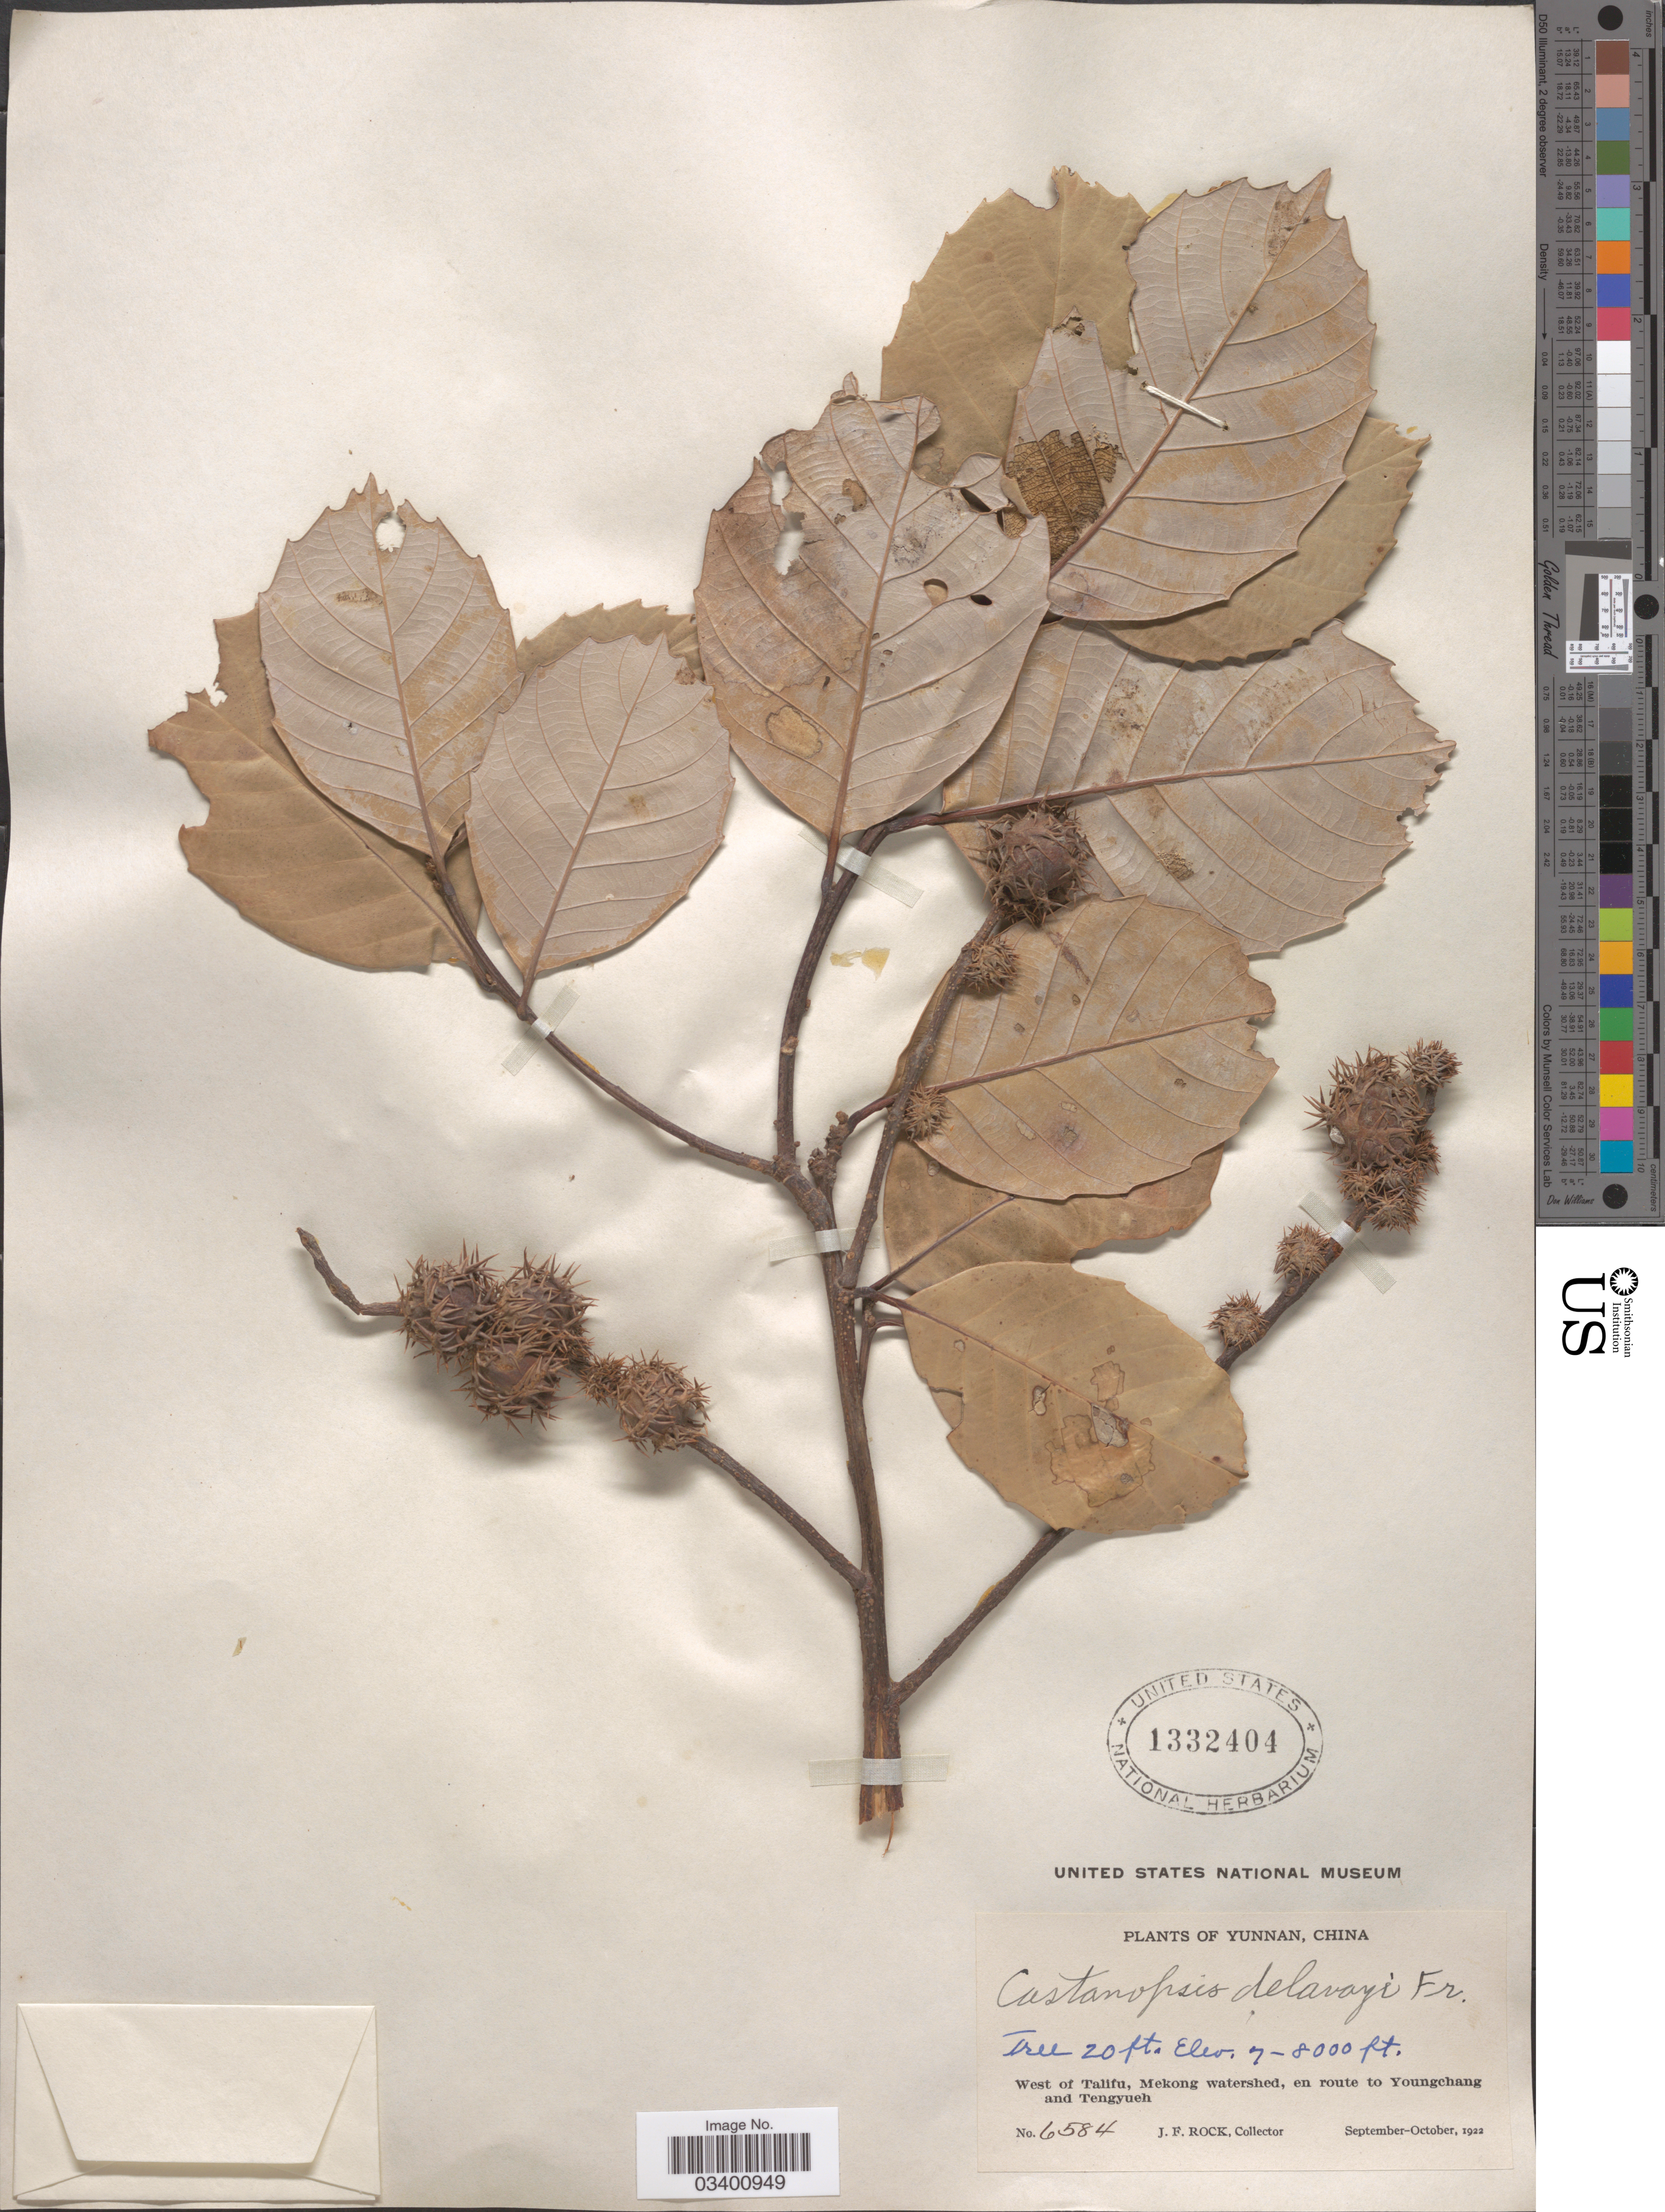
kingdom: Plantae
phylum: Tracheophyta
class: Magnoliopsida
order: Fagales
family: Fagaceae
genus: Castanopsis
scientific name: Castanopsis delavayi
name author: Franch.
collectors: J. Rock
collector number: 6584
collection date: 1922-09/1922-10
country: China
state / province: Yunnan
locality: West of Talifu, Mekong watershed, en route to Youngchang and Tengyueh.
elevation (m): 2134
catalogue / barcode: US 1332404